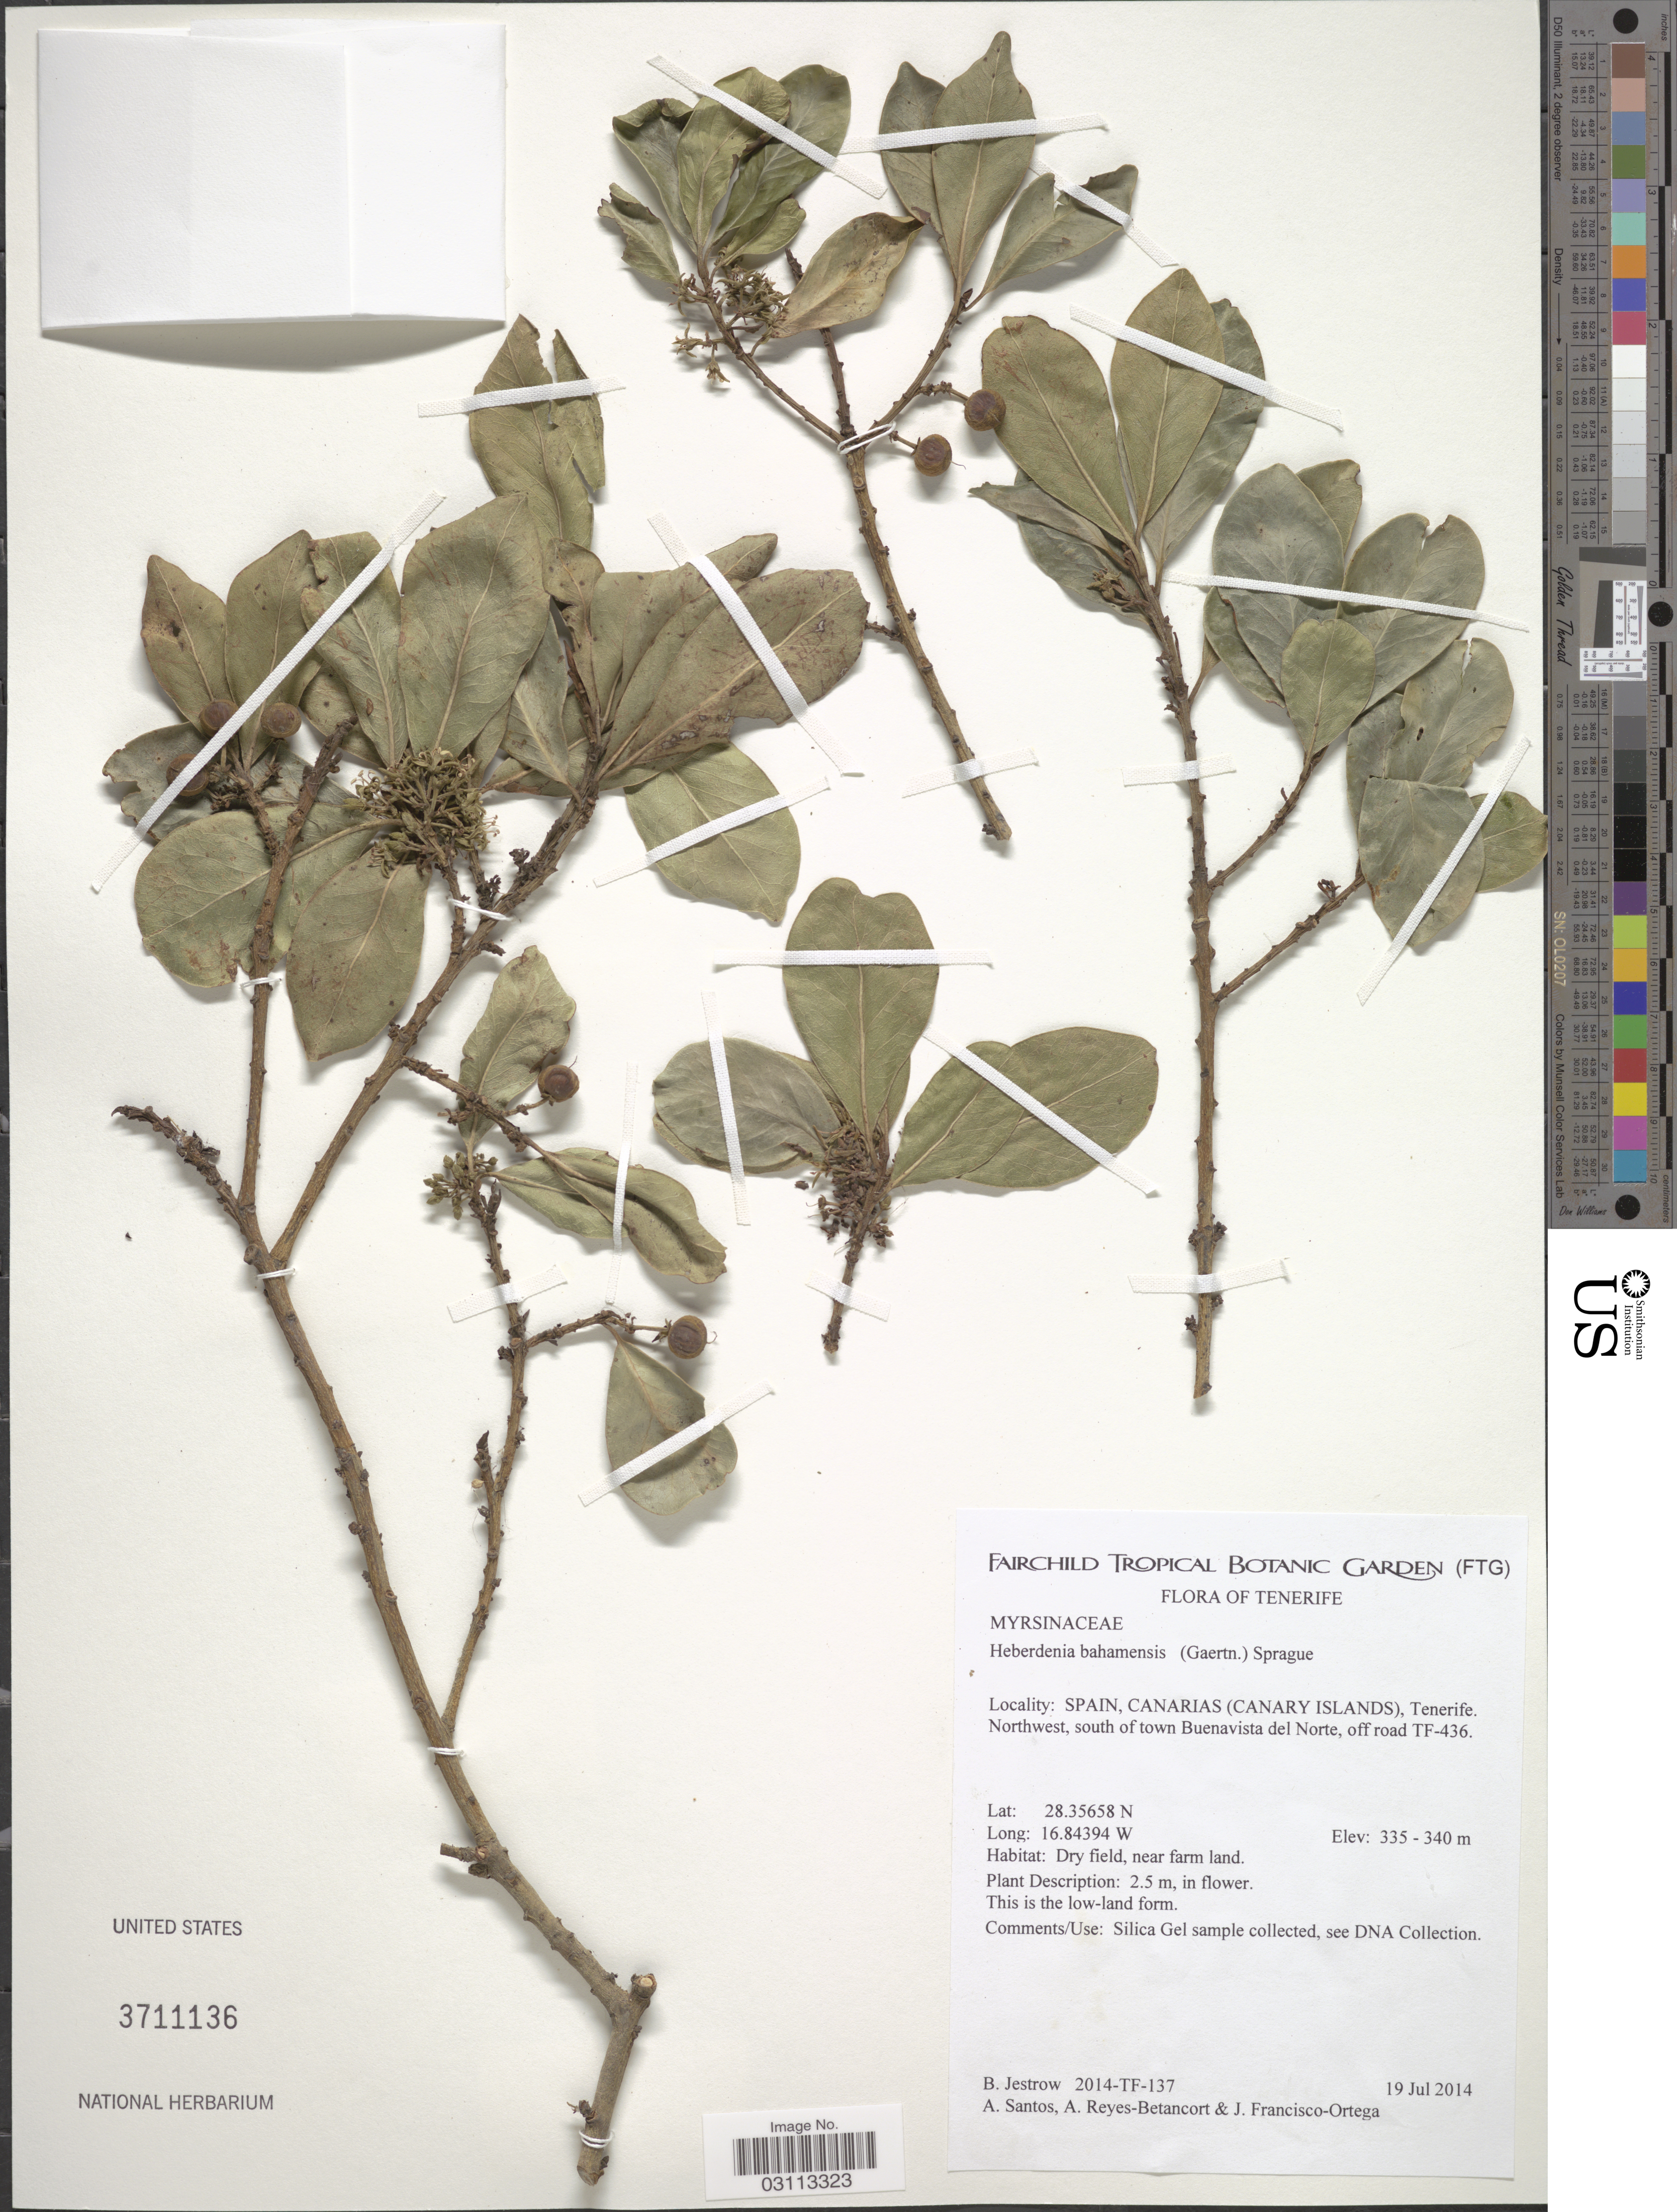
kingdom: Plantae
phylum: Tracheophyta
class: Magnoliopsida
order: Ericales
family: Primulaceae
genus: Heberdenia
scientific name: Heberdenia bahamensis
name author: (Gaertn.) Sprague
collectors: B. Jestrow, A. Santos, A. Reyes-Betancort & J. Fransisco-Ortega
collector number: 2014-TF-137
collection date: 2014-07-19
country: Spain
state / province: Canarias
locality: (Canary Islands), Tenerife, Northwest, south of town Buenavista del Norte, off road TF-436.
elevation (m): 335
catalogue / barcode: US 3711136